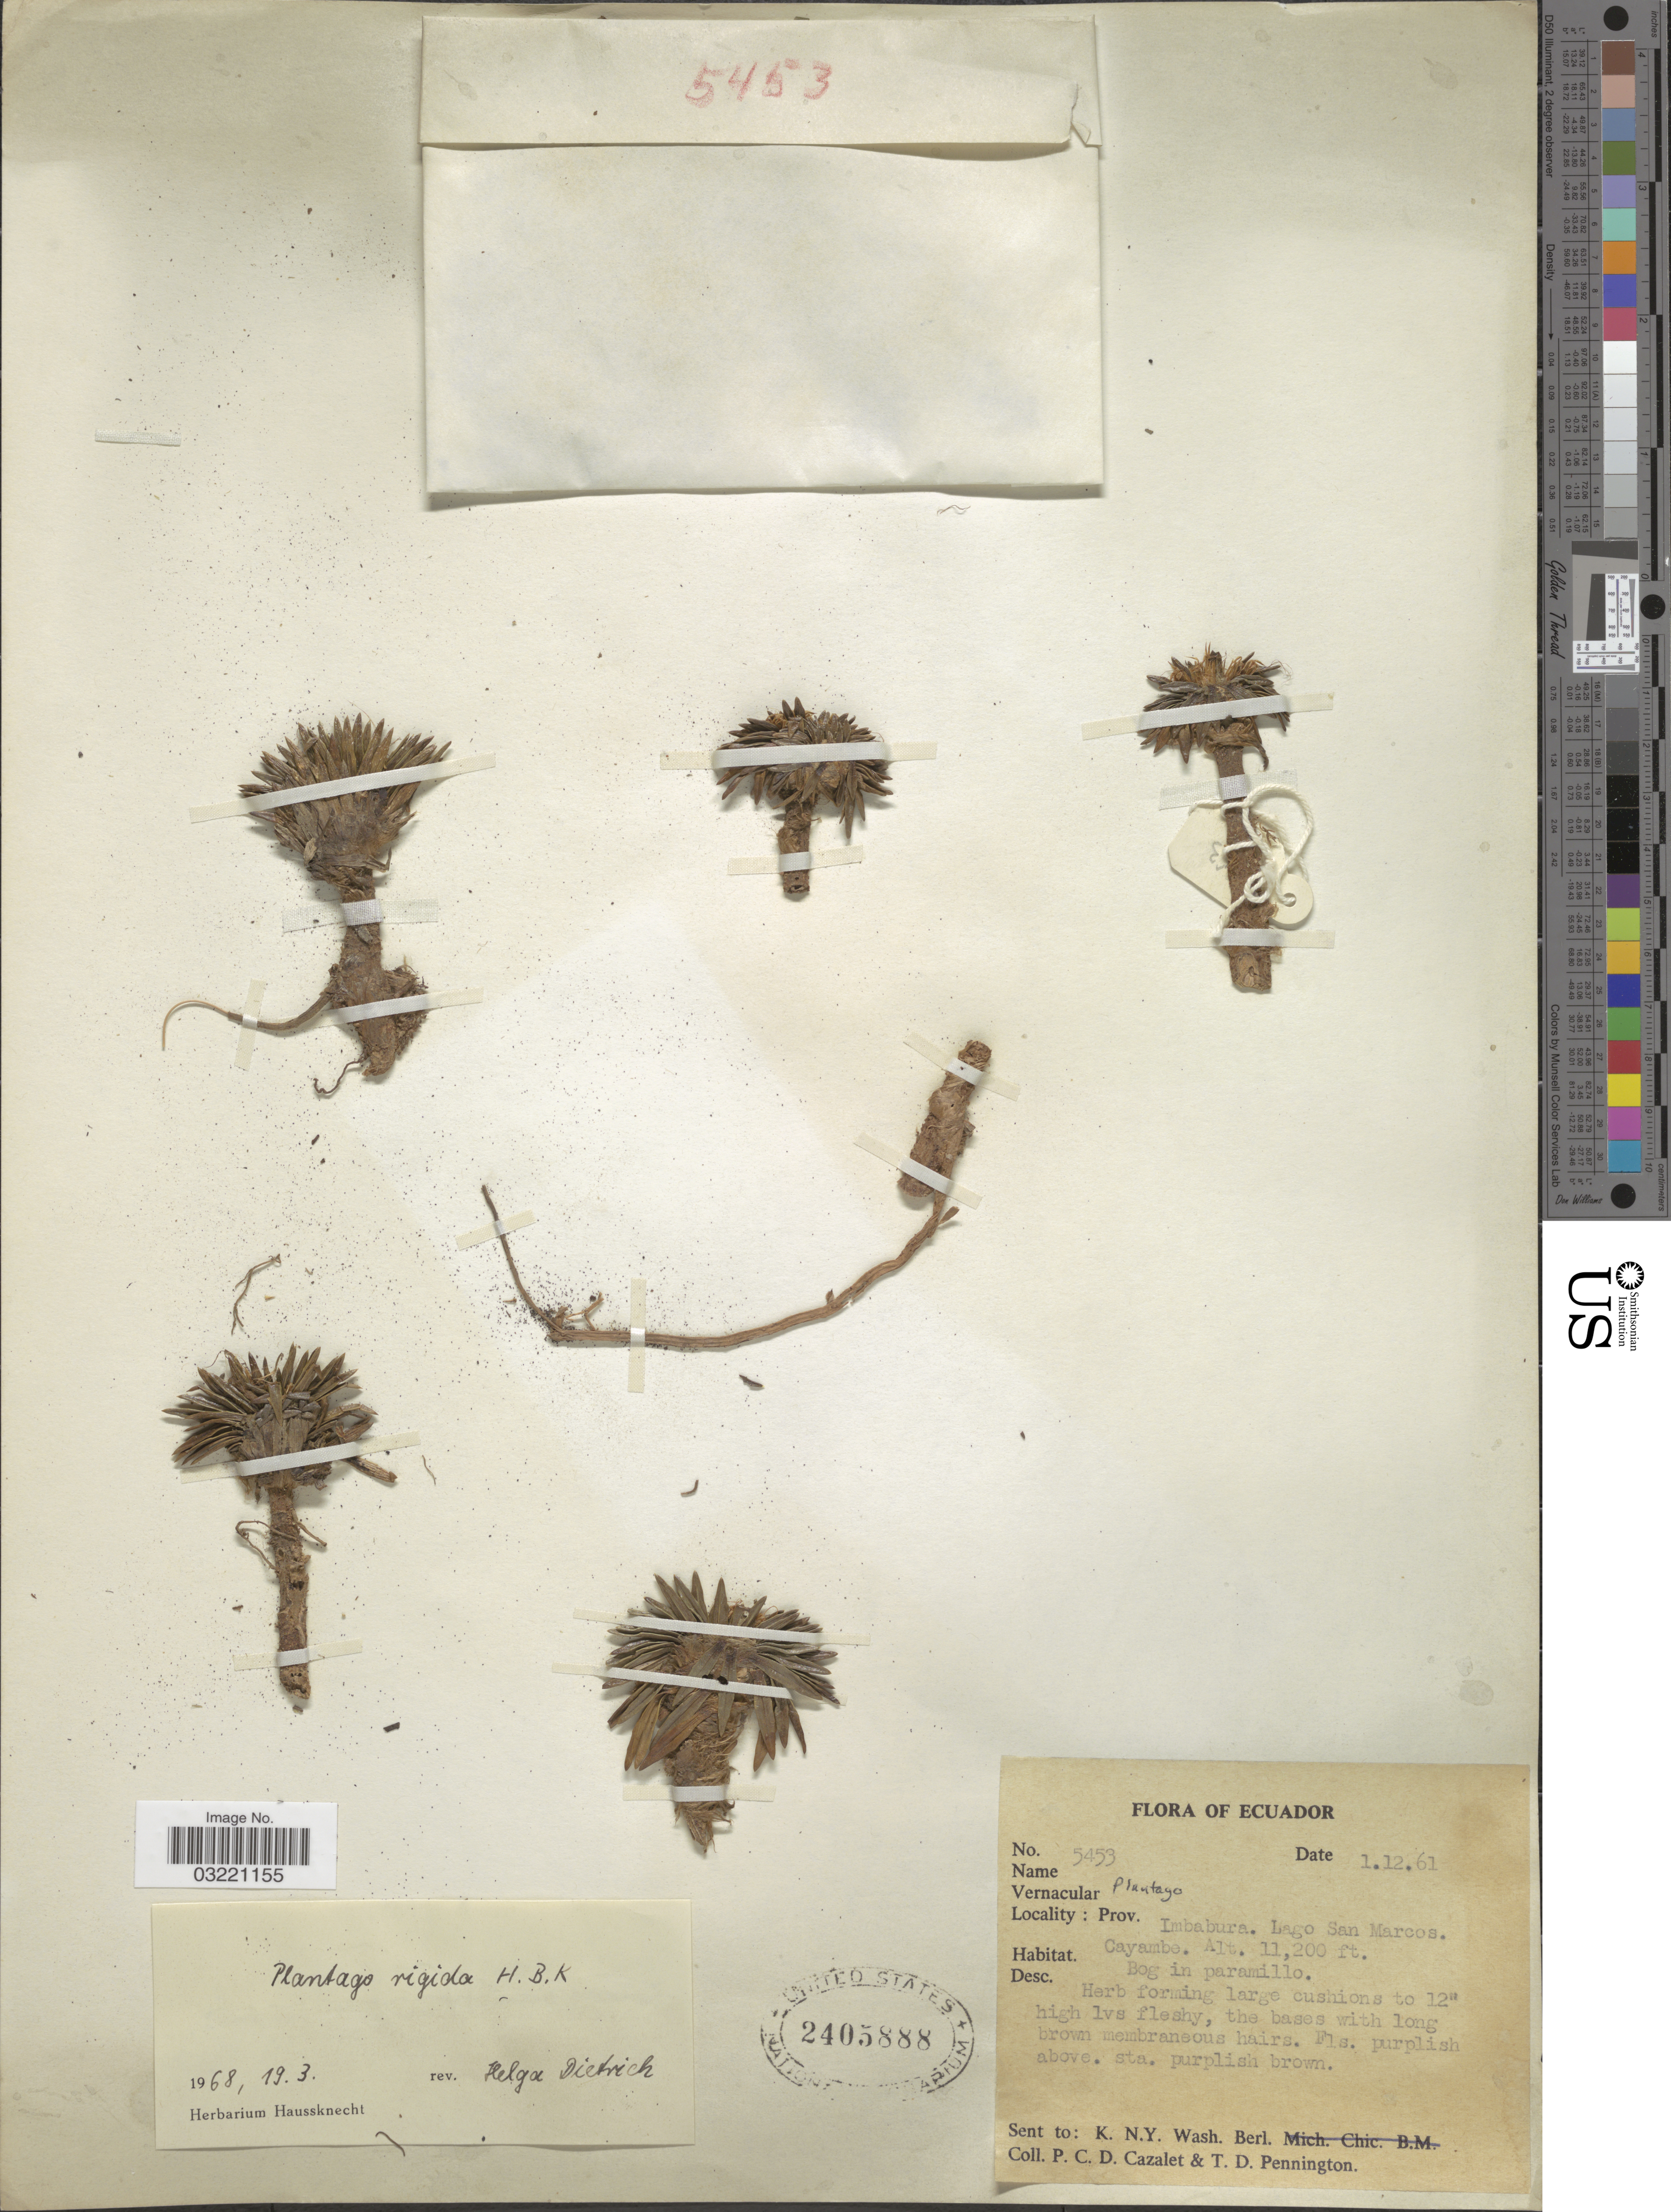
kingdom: Plantae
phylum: Tracheophyta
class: Magnoliopsida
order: Lamiales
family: Plantaginaceae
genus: Plantago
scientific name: Plantago rigida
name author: Kunth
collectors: P. C. D. Cazalet & T. D. Pennington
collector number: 5453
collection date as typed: Transcribed d/m/y: 1/12/61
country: Ecuador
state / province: Imbabura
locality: Lago San Marcos. Cayambe.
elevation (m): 3414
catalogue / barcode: US 2405888